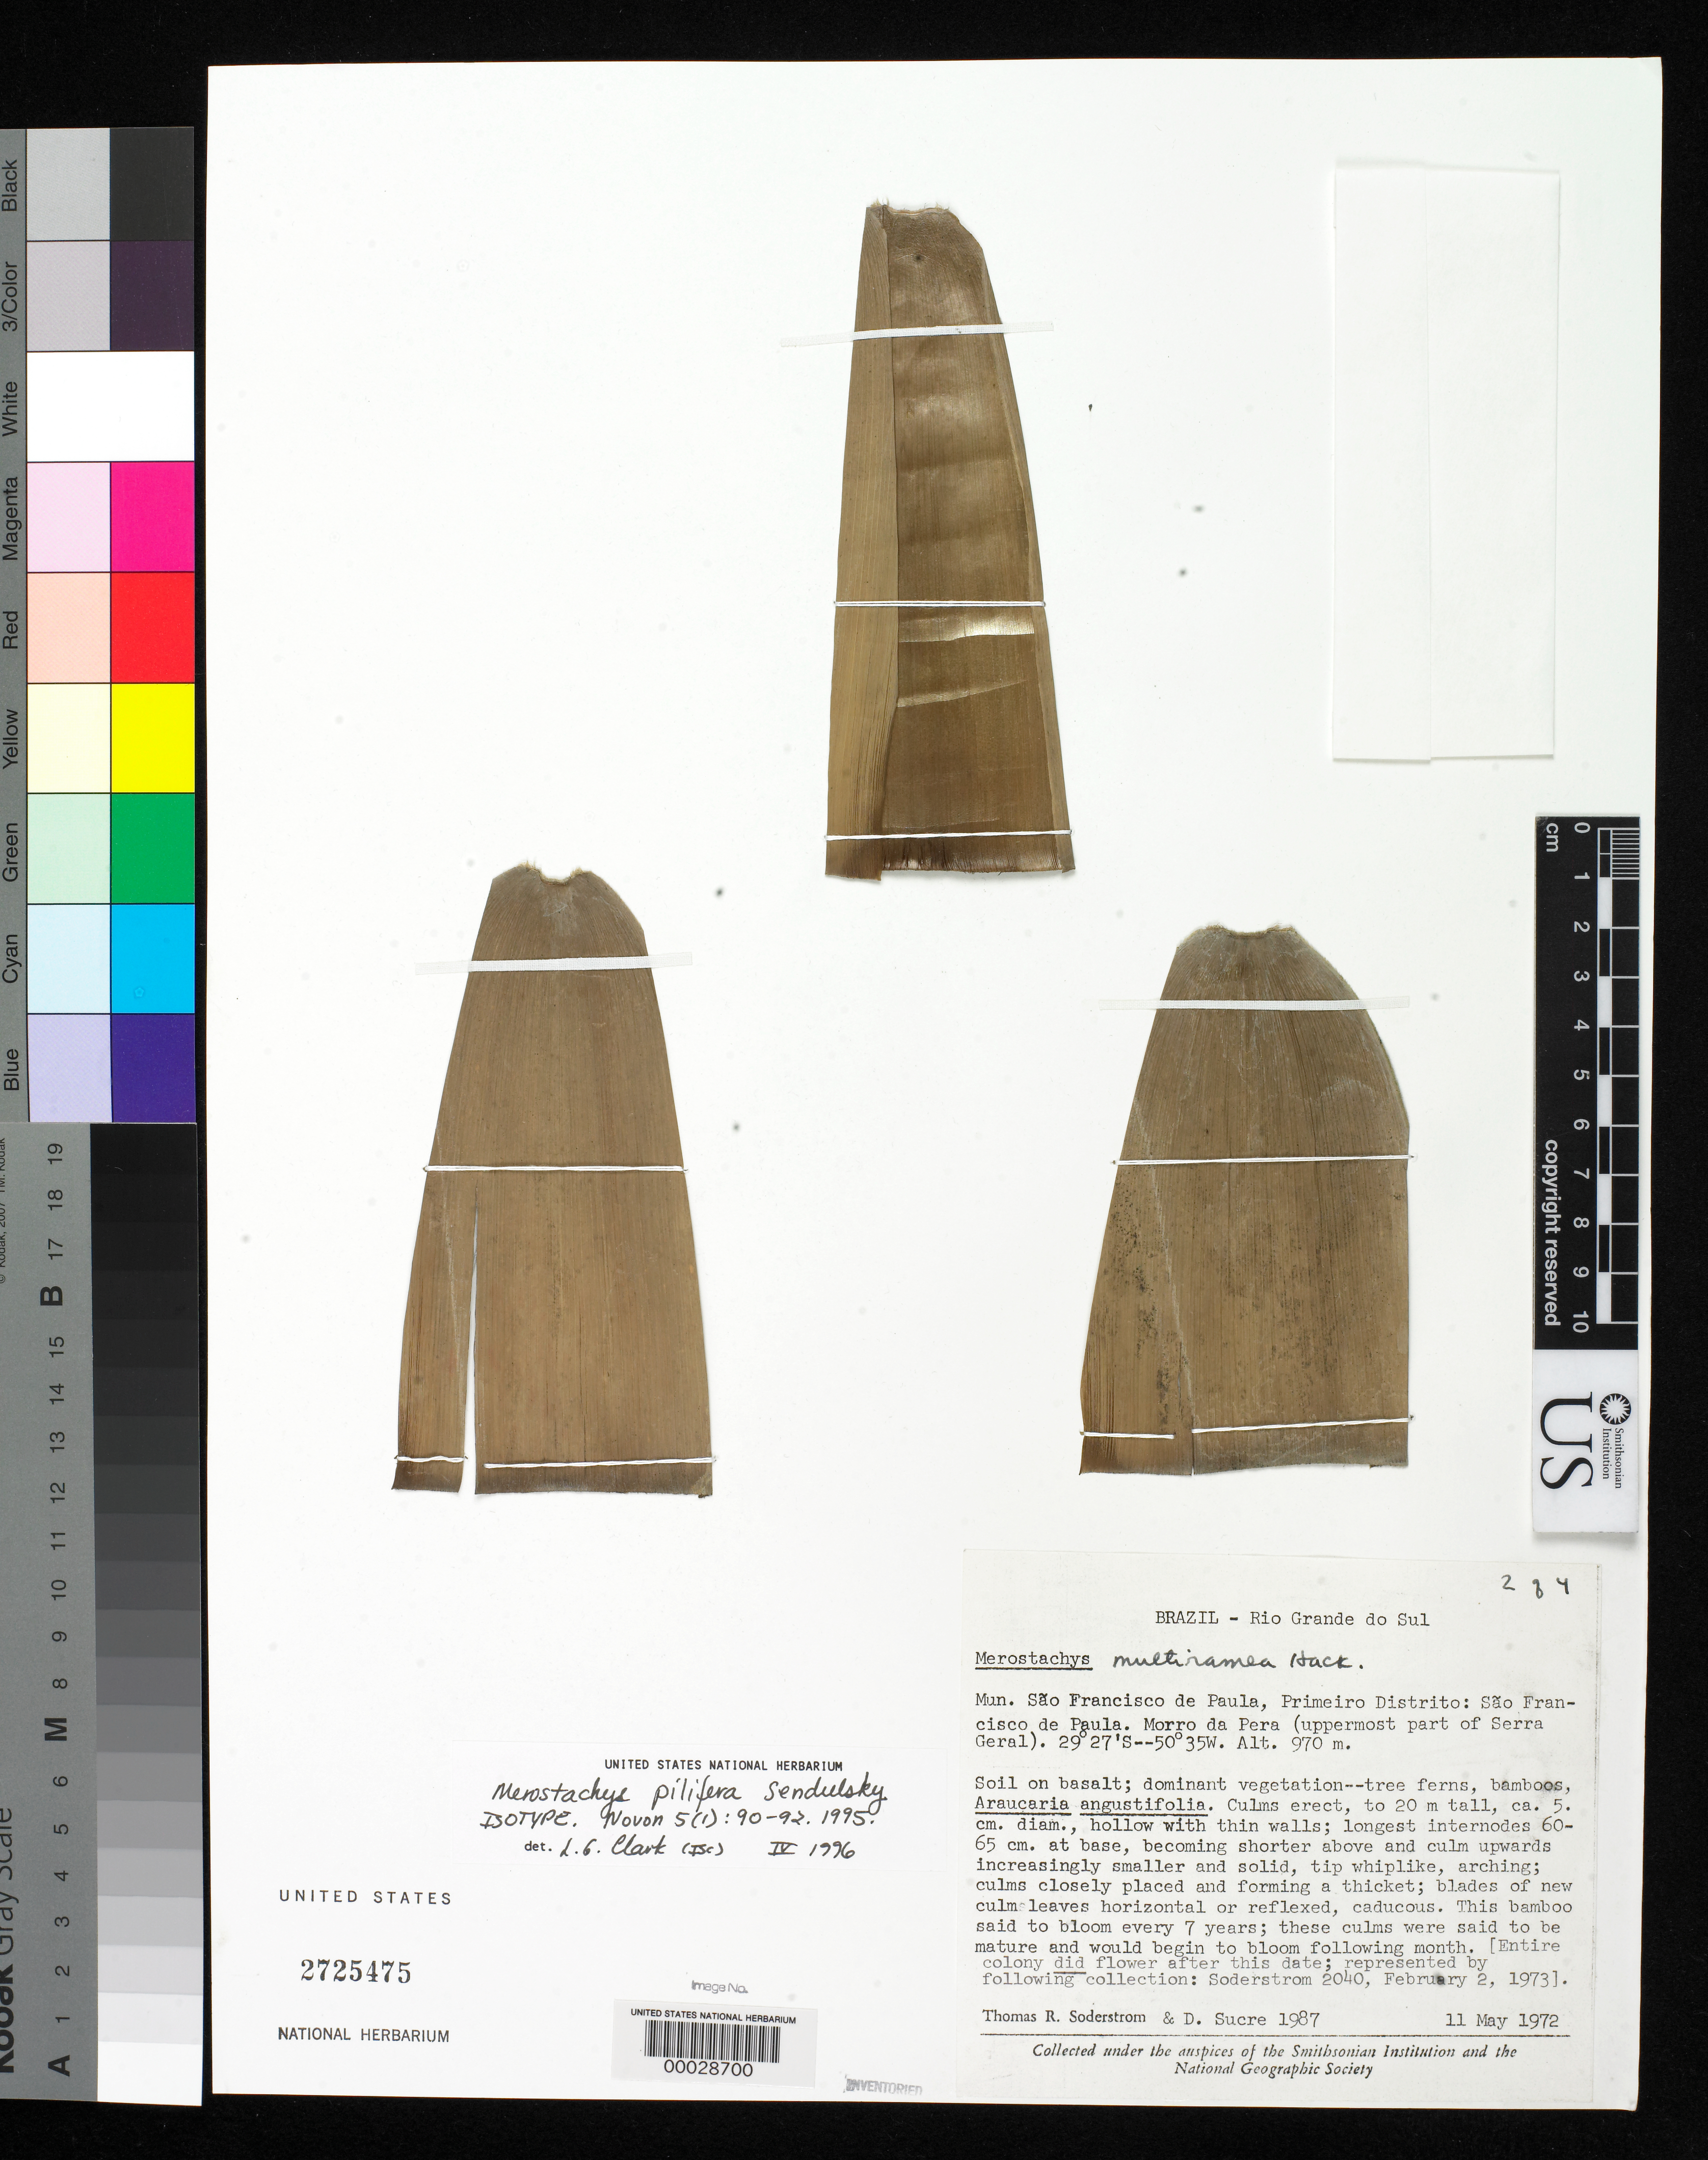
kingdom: Plantae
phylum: Tracheophyta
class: Liliopsida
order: Poales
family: Poaceae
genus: Merostachys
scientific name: Merostachys pilifera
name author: Send.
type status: Isotype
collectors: T. R. Soderstrom & D. Sucre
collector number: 1987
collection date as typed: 11 May 1972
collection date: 1972-05-11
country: Brazil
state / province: Rio Grande do Sul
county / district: São Francisco de Paula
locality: Sao Francisco de Paula, Morro de Pera.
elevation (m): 970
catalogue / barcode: US 2725475